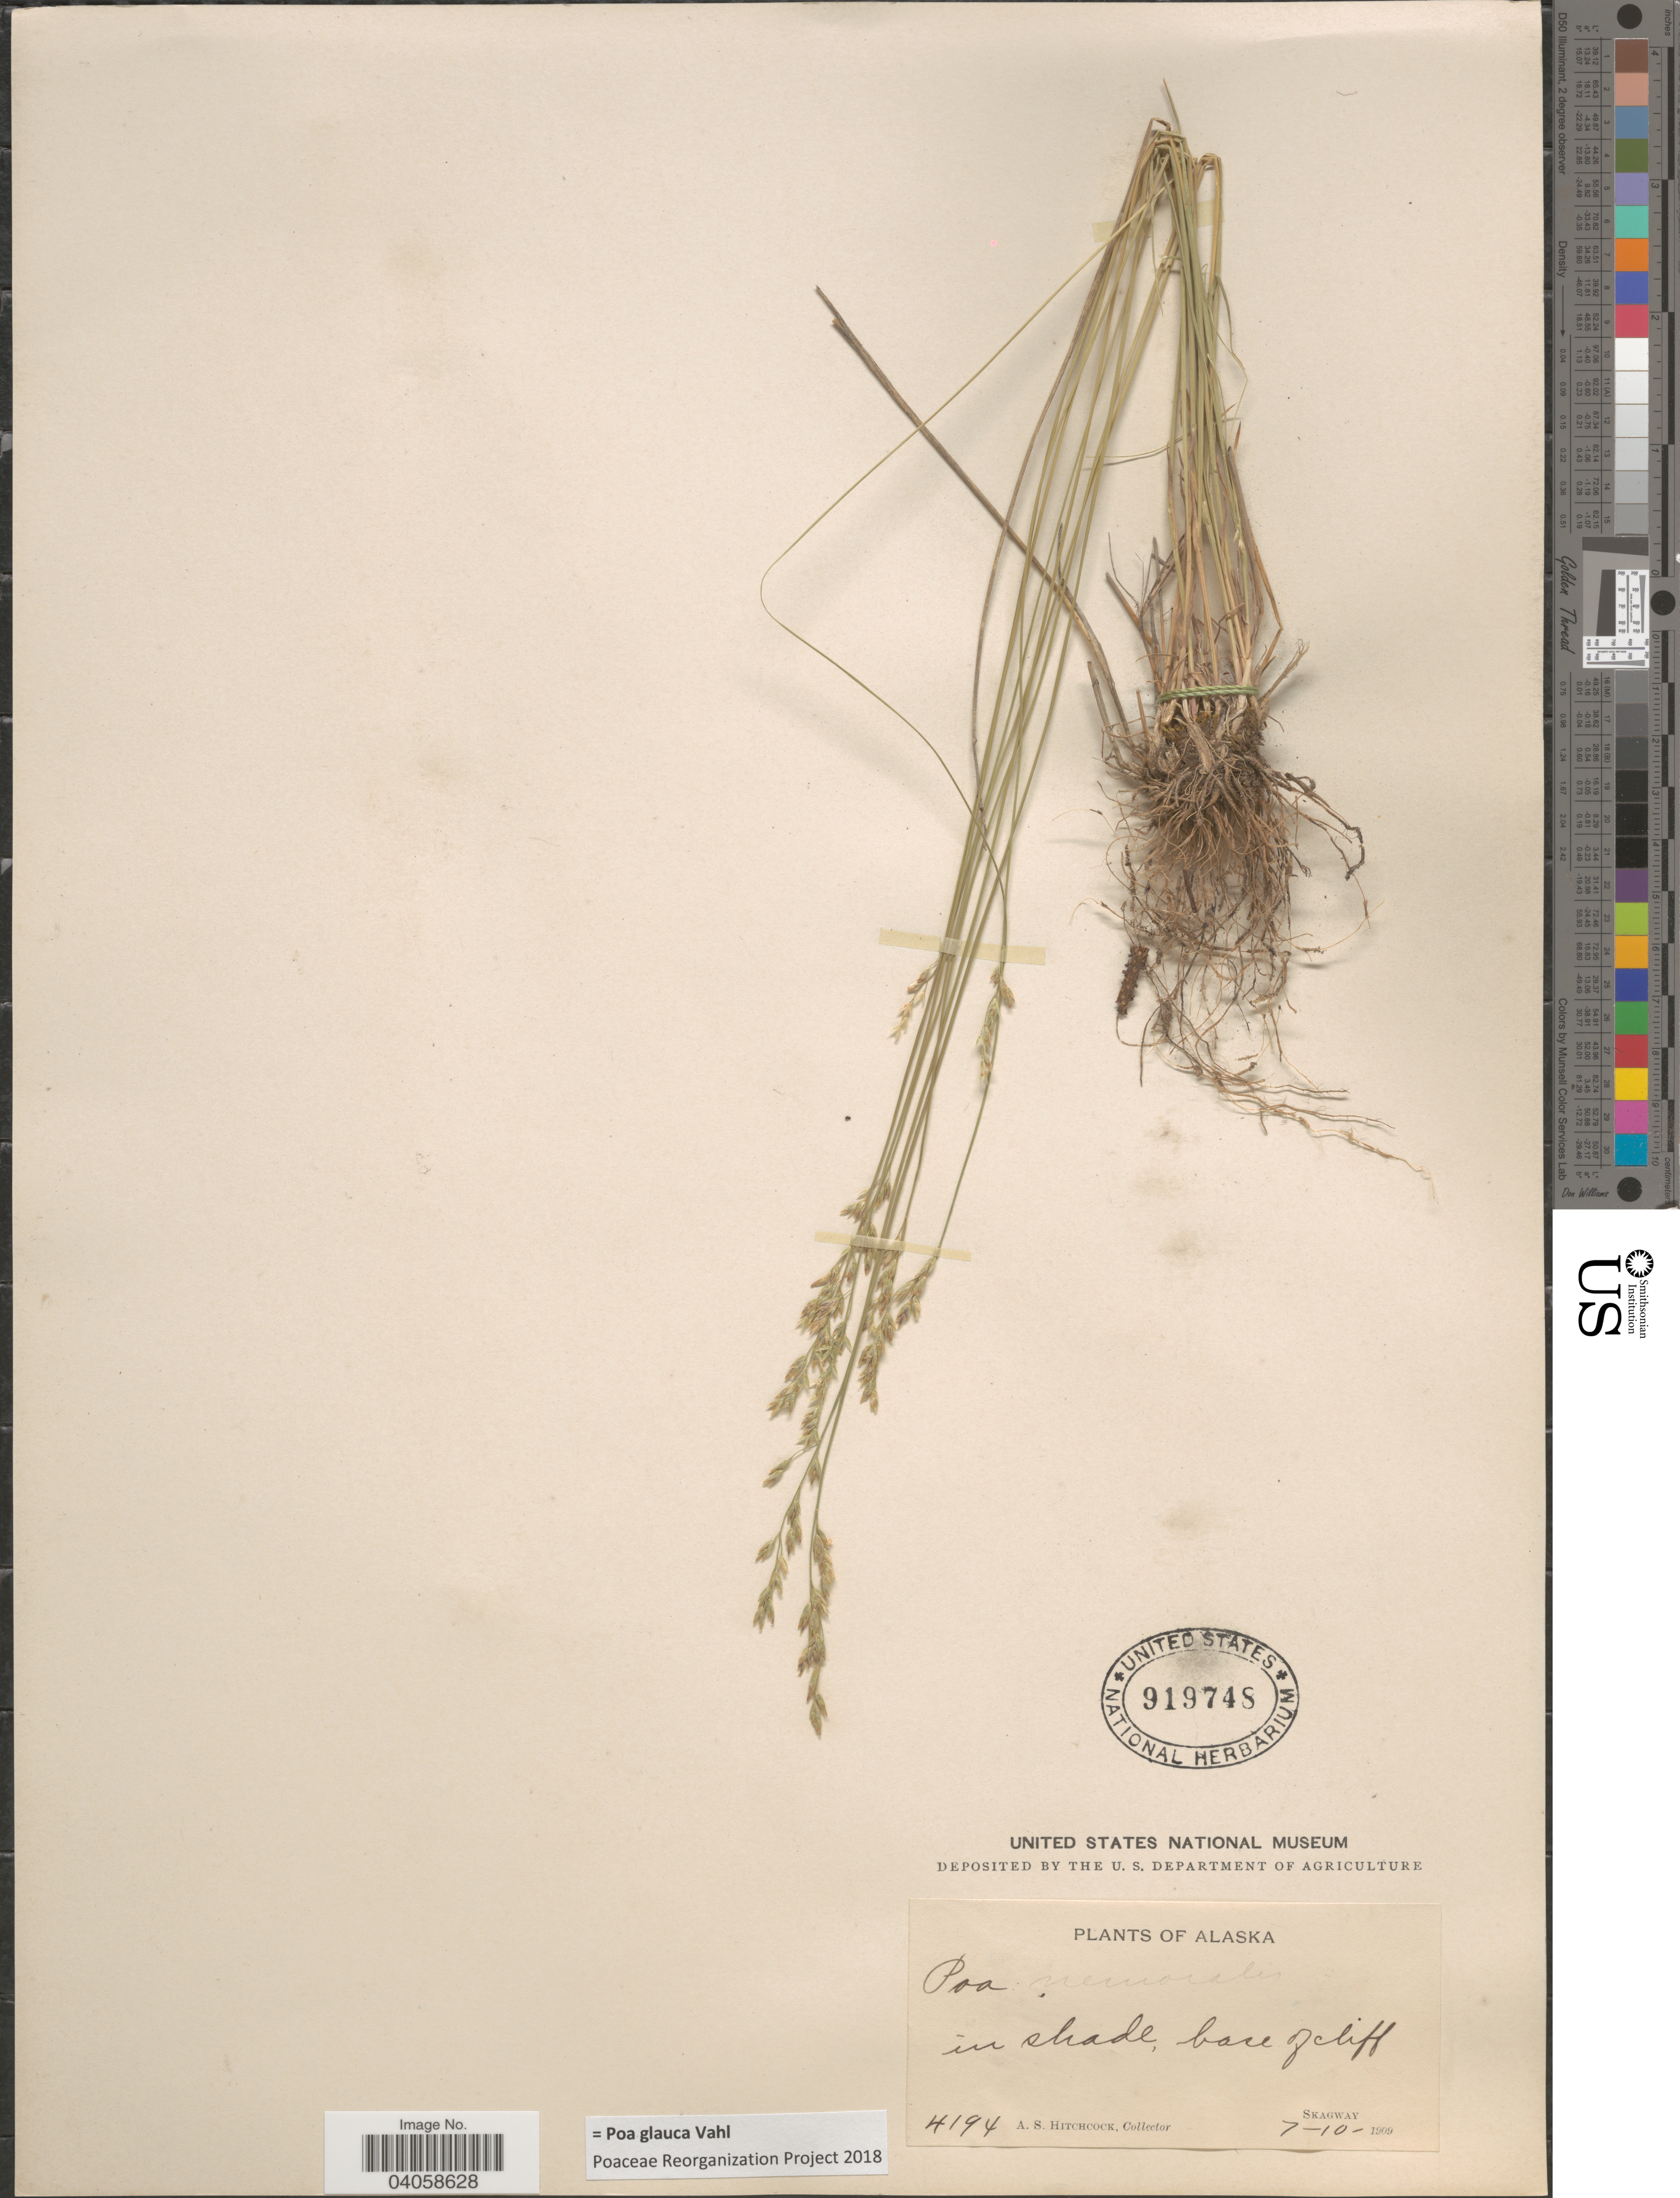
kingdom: Plantae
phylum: Tracheophyta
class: Liliopsida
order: Poales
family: Poaceae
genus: Poa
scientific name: Poa glauca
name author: Vahl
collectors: A. S. Hitchcock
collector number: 4194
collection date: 1909-07-10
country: United States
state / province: Alaska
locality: In shade, base of cliff. Skagway.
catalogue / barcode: US 919748